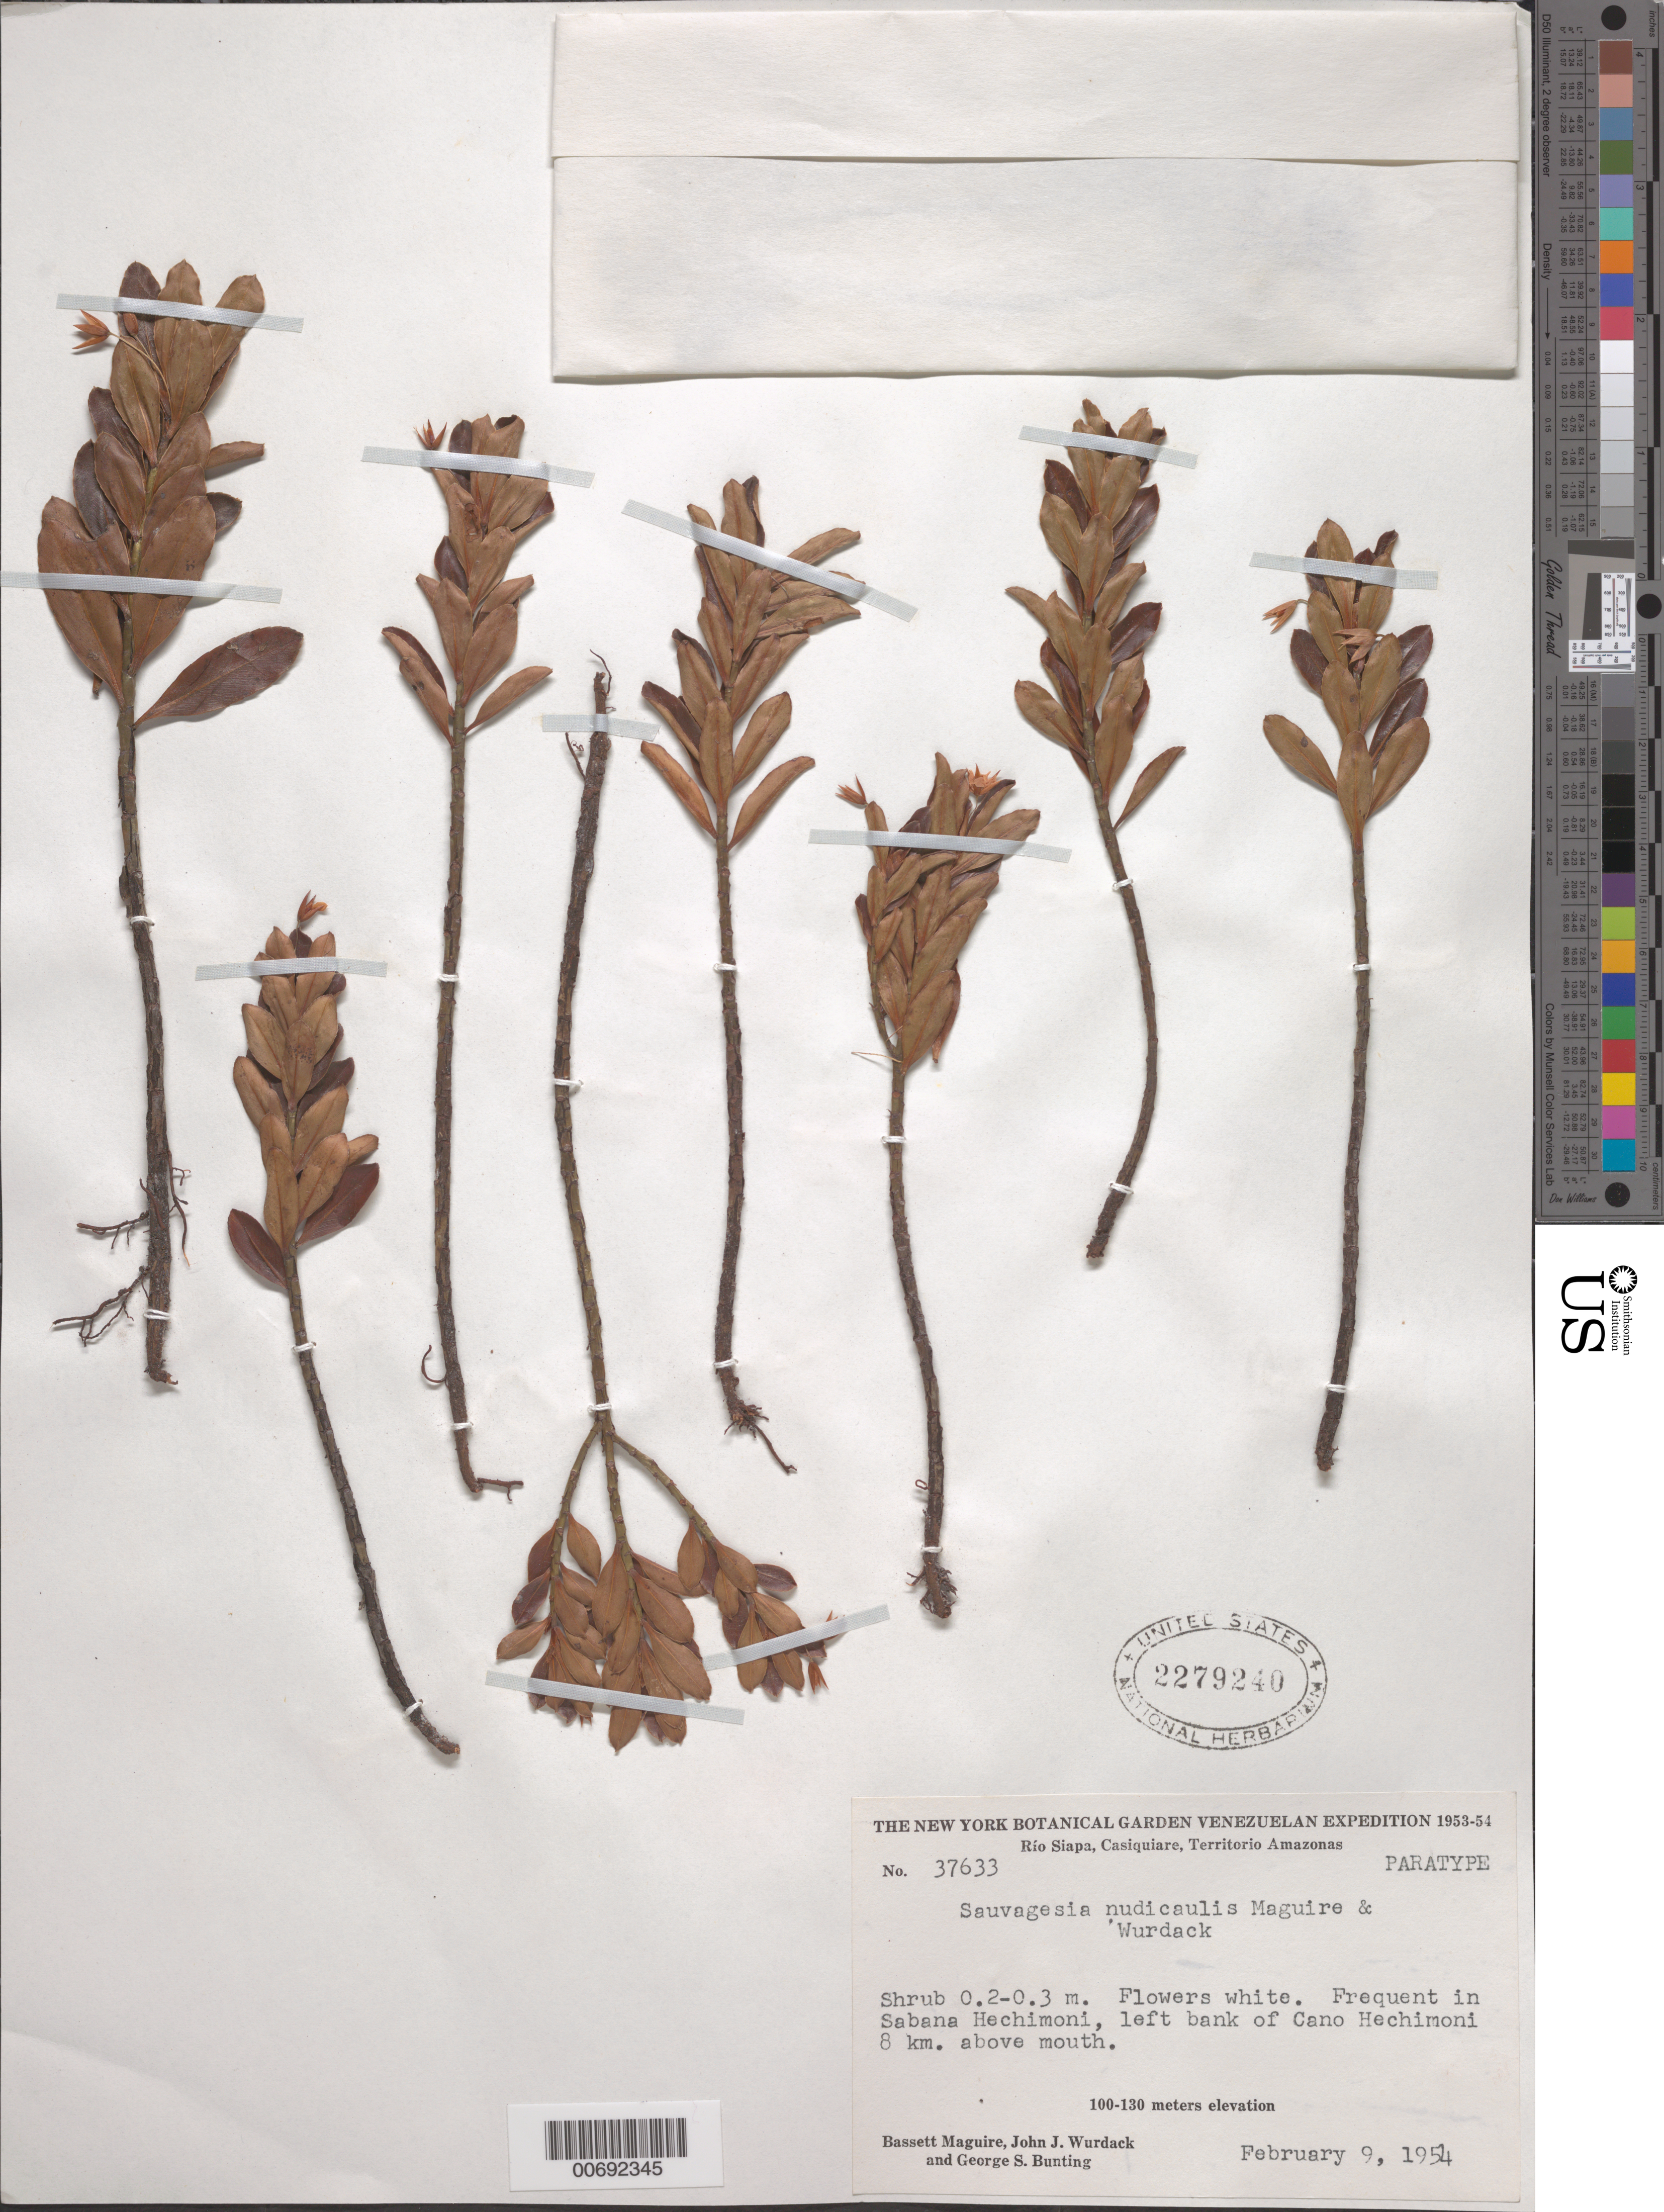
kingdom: Plantae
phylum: Tracheophyta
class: Magnoliopsida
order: Malpighiales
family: Ochnaceae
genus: Sauvagesia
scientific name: Sauvagesia nudicaulis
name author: Maguire & Wurdack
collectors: B. Maguire, J. J. Wurdack & G. S. Bunting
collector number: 37633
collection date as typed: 9-Feb-54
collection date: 1954-02-09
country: Venezuela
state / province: Amazonas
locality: Sabana Hechimoni, 8 km above mouth of Caño Hechimoni; Río Siapa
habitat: Savanna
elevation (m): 100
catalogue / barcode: US 2279240